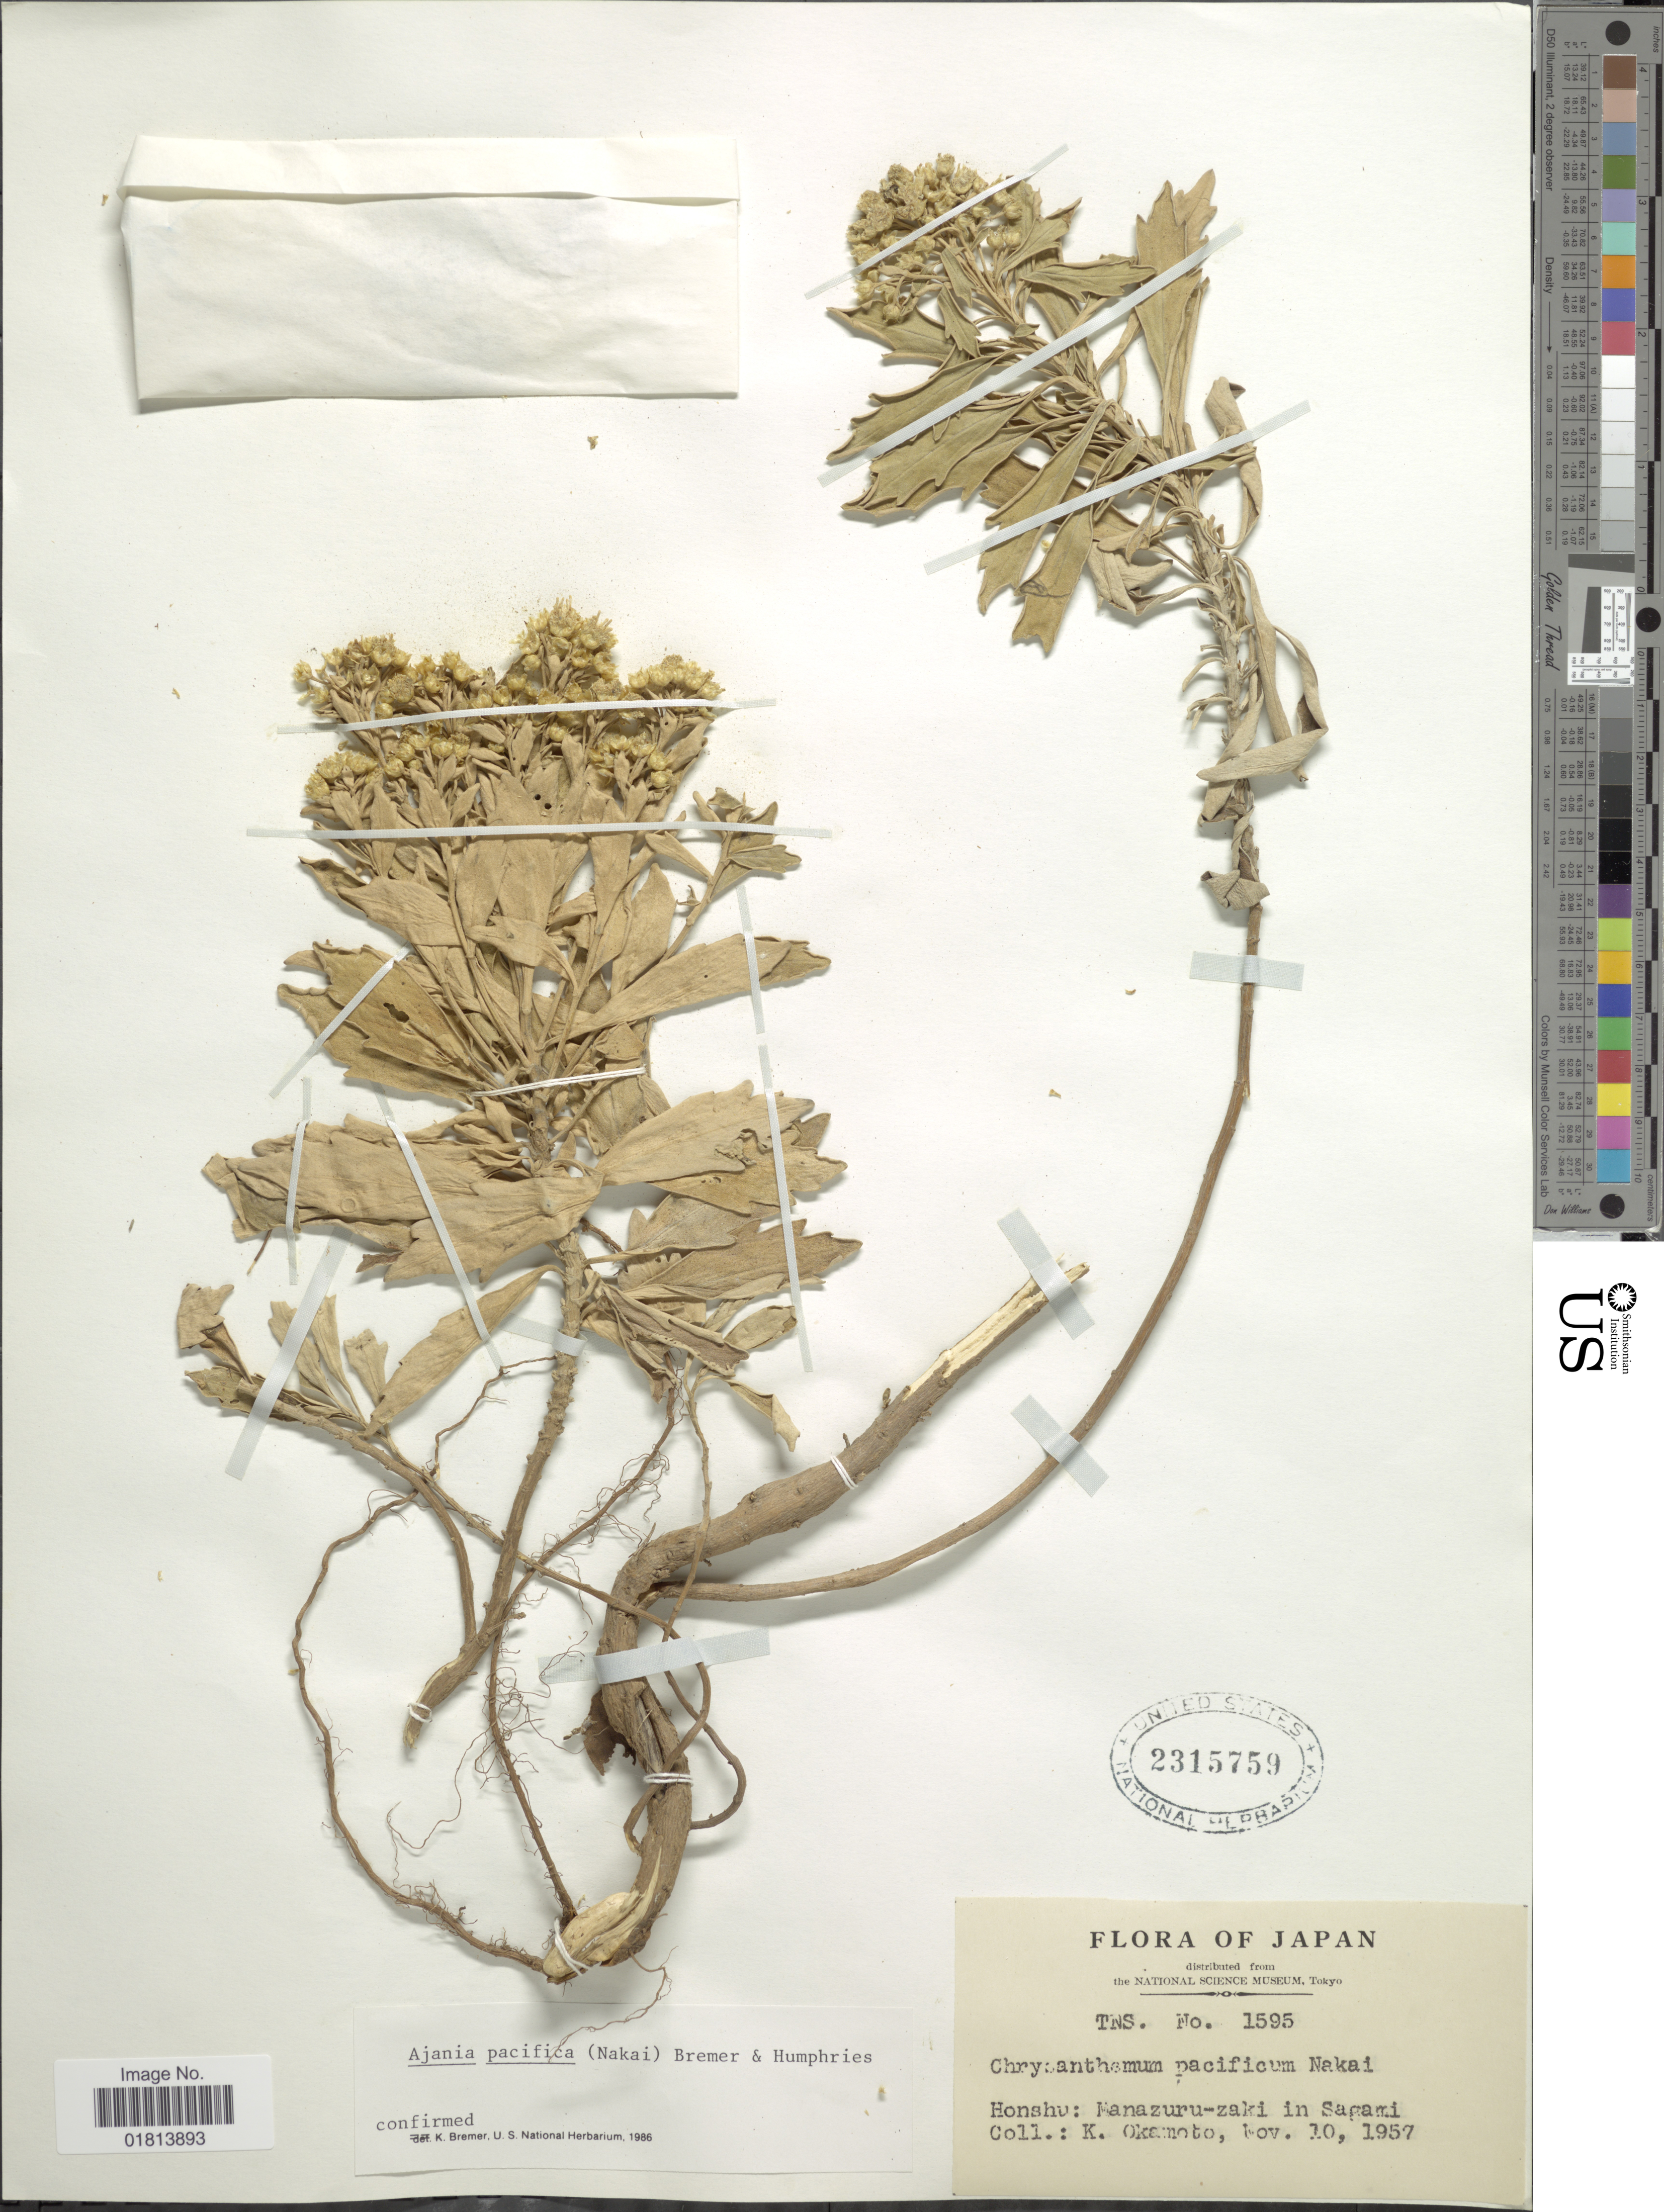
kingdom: Plantae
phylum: Tracheophyta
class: Magnoliopsida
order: Asterales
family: Asteraceae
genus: Ajania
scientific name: Ajania pacifica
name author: Nakai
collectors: K. Okamoto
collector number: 1595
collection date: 1957-11-10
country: Japan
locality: Honshu: Manazuru-zaki in Sagami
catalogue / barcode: US 2315759